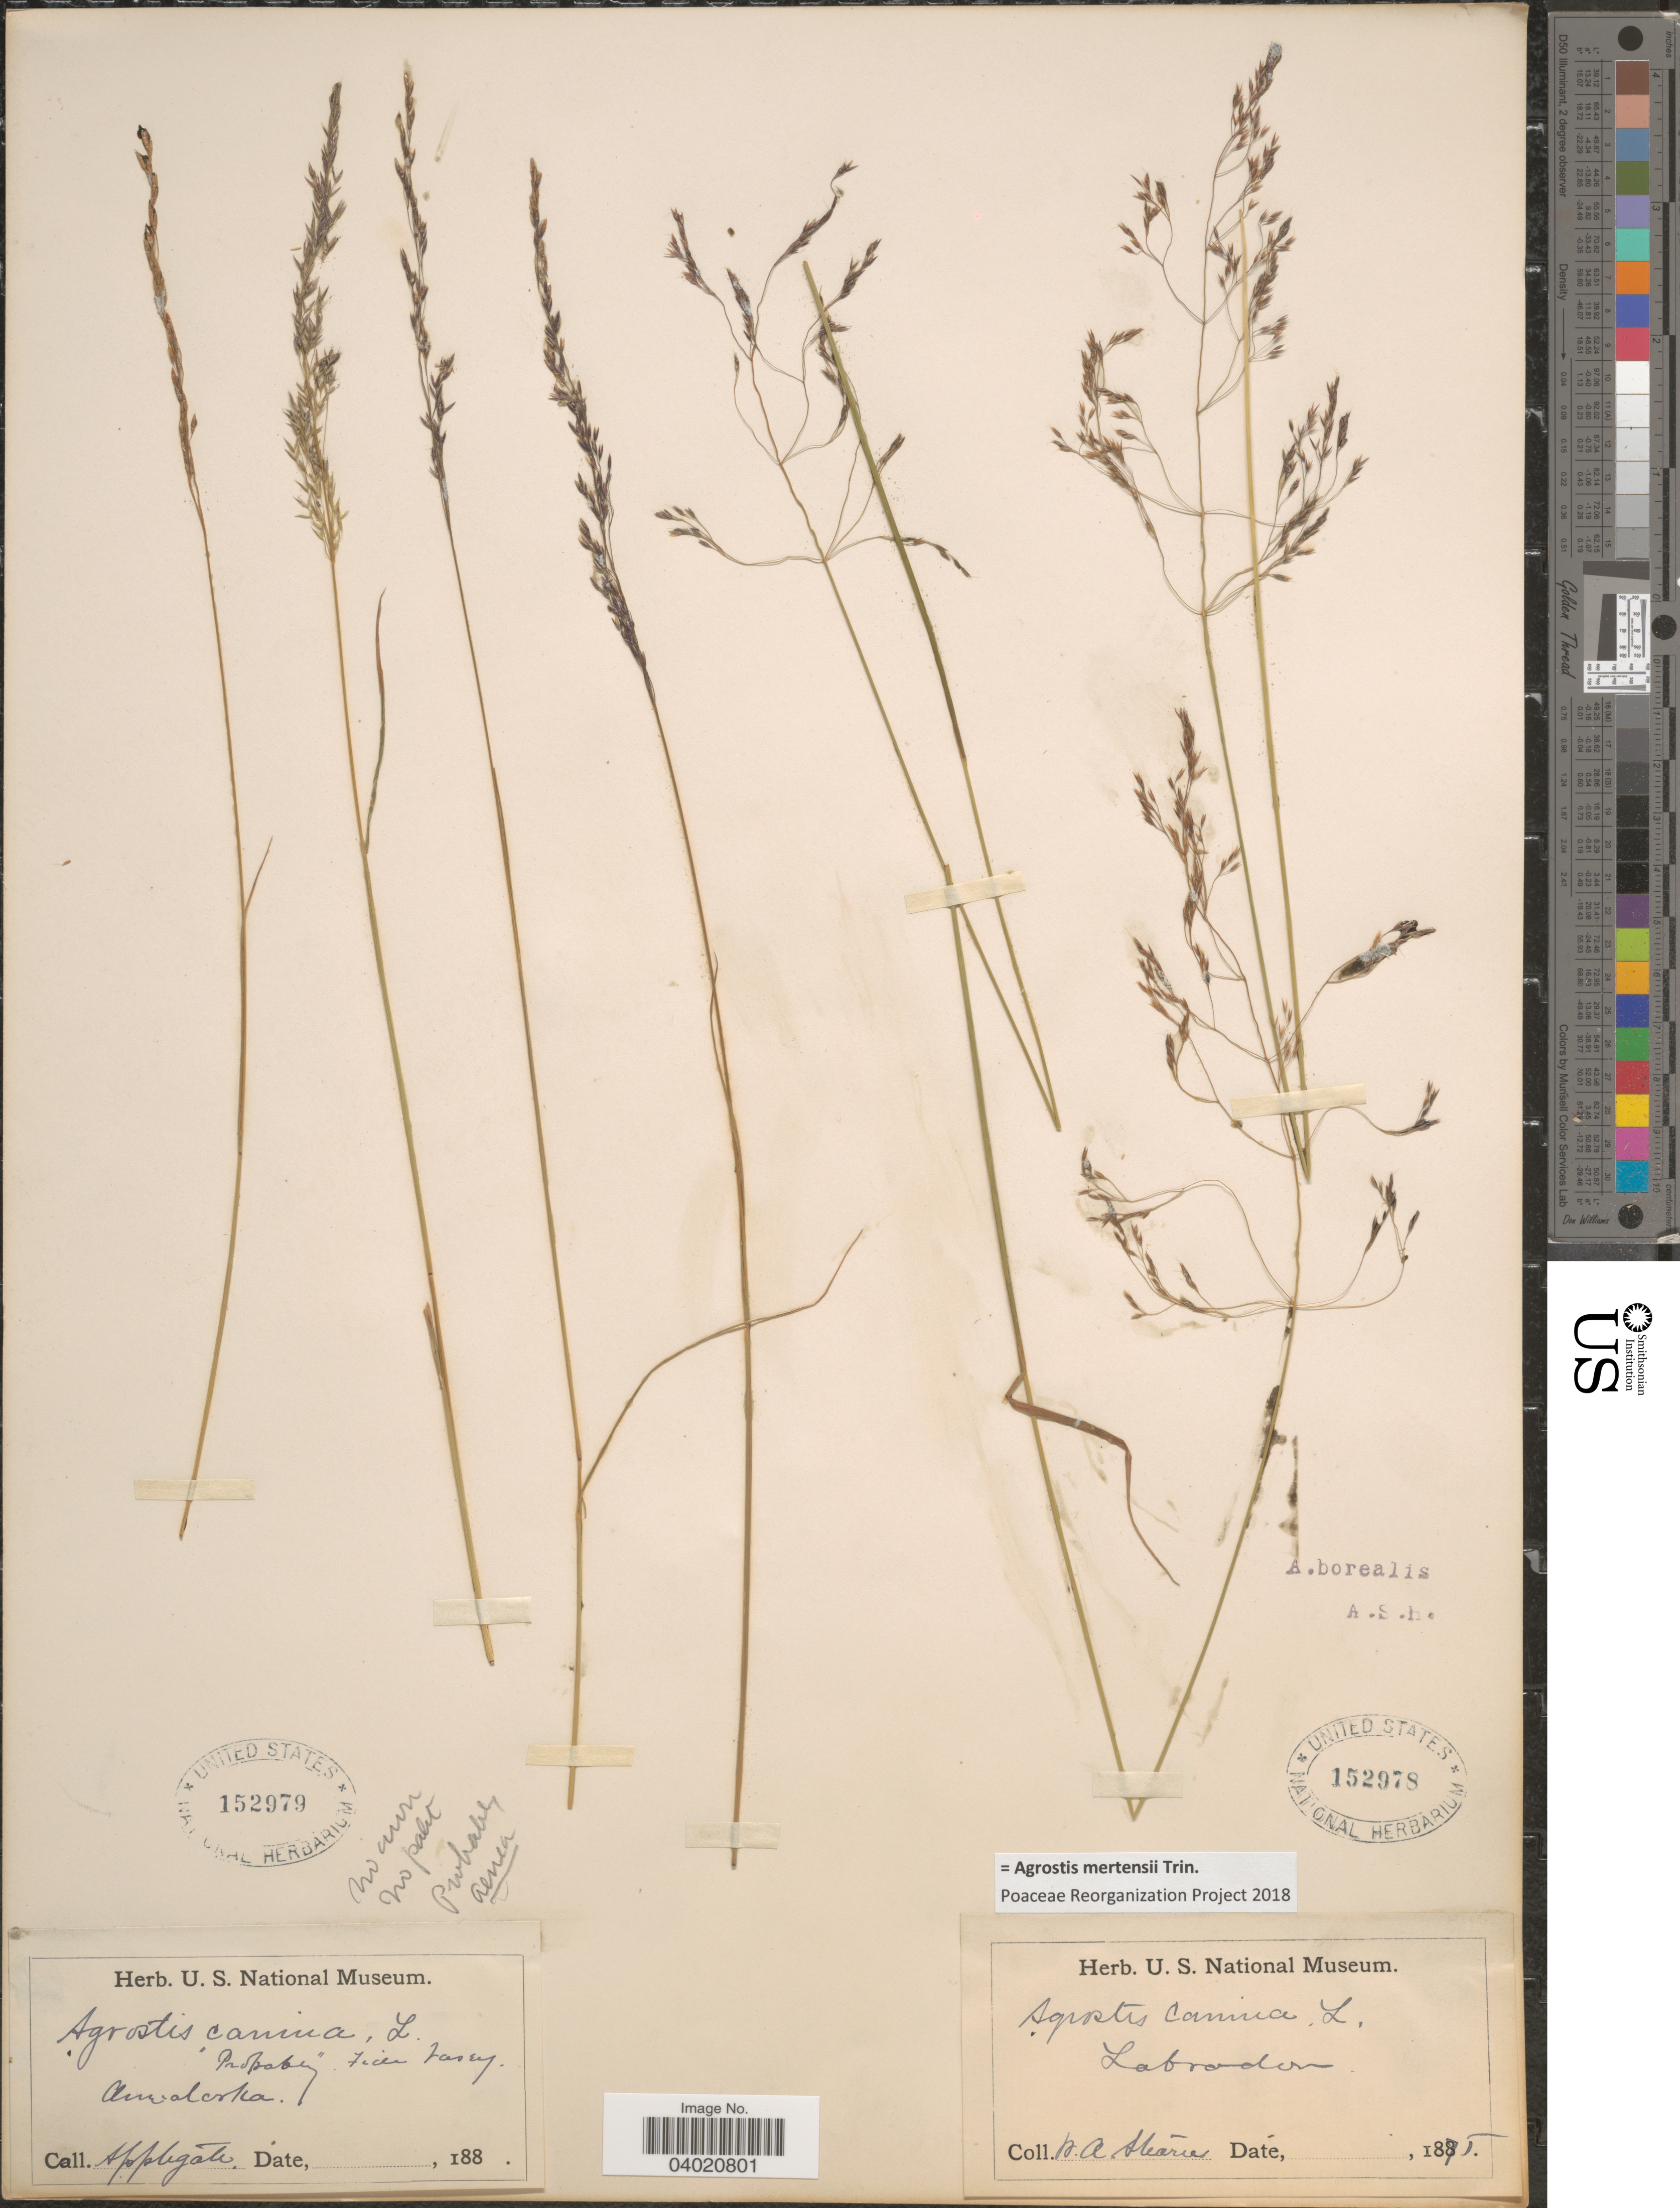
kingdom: Plantae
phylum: Tracheophyta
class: Liliopsida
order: Poales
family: Poaceae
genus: Agrostis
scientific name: Agrostis mertensii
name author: Trin.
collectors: W. Stearns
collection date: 1875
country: Canada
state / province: Newfoundland and Labrador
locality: Labrador.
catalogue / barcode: US 152978